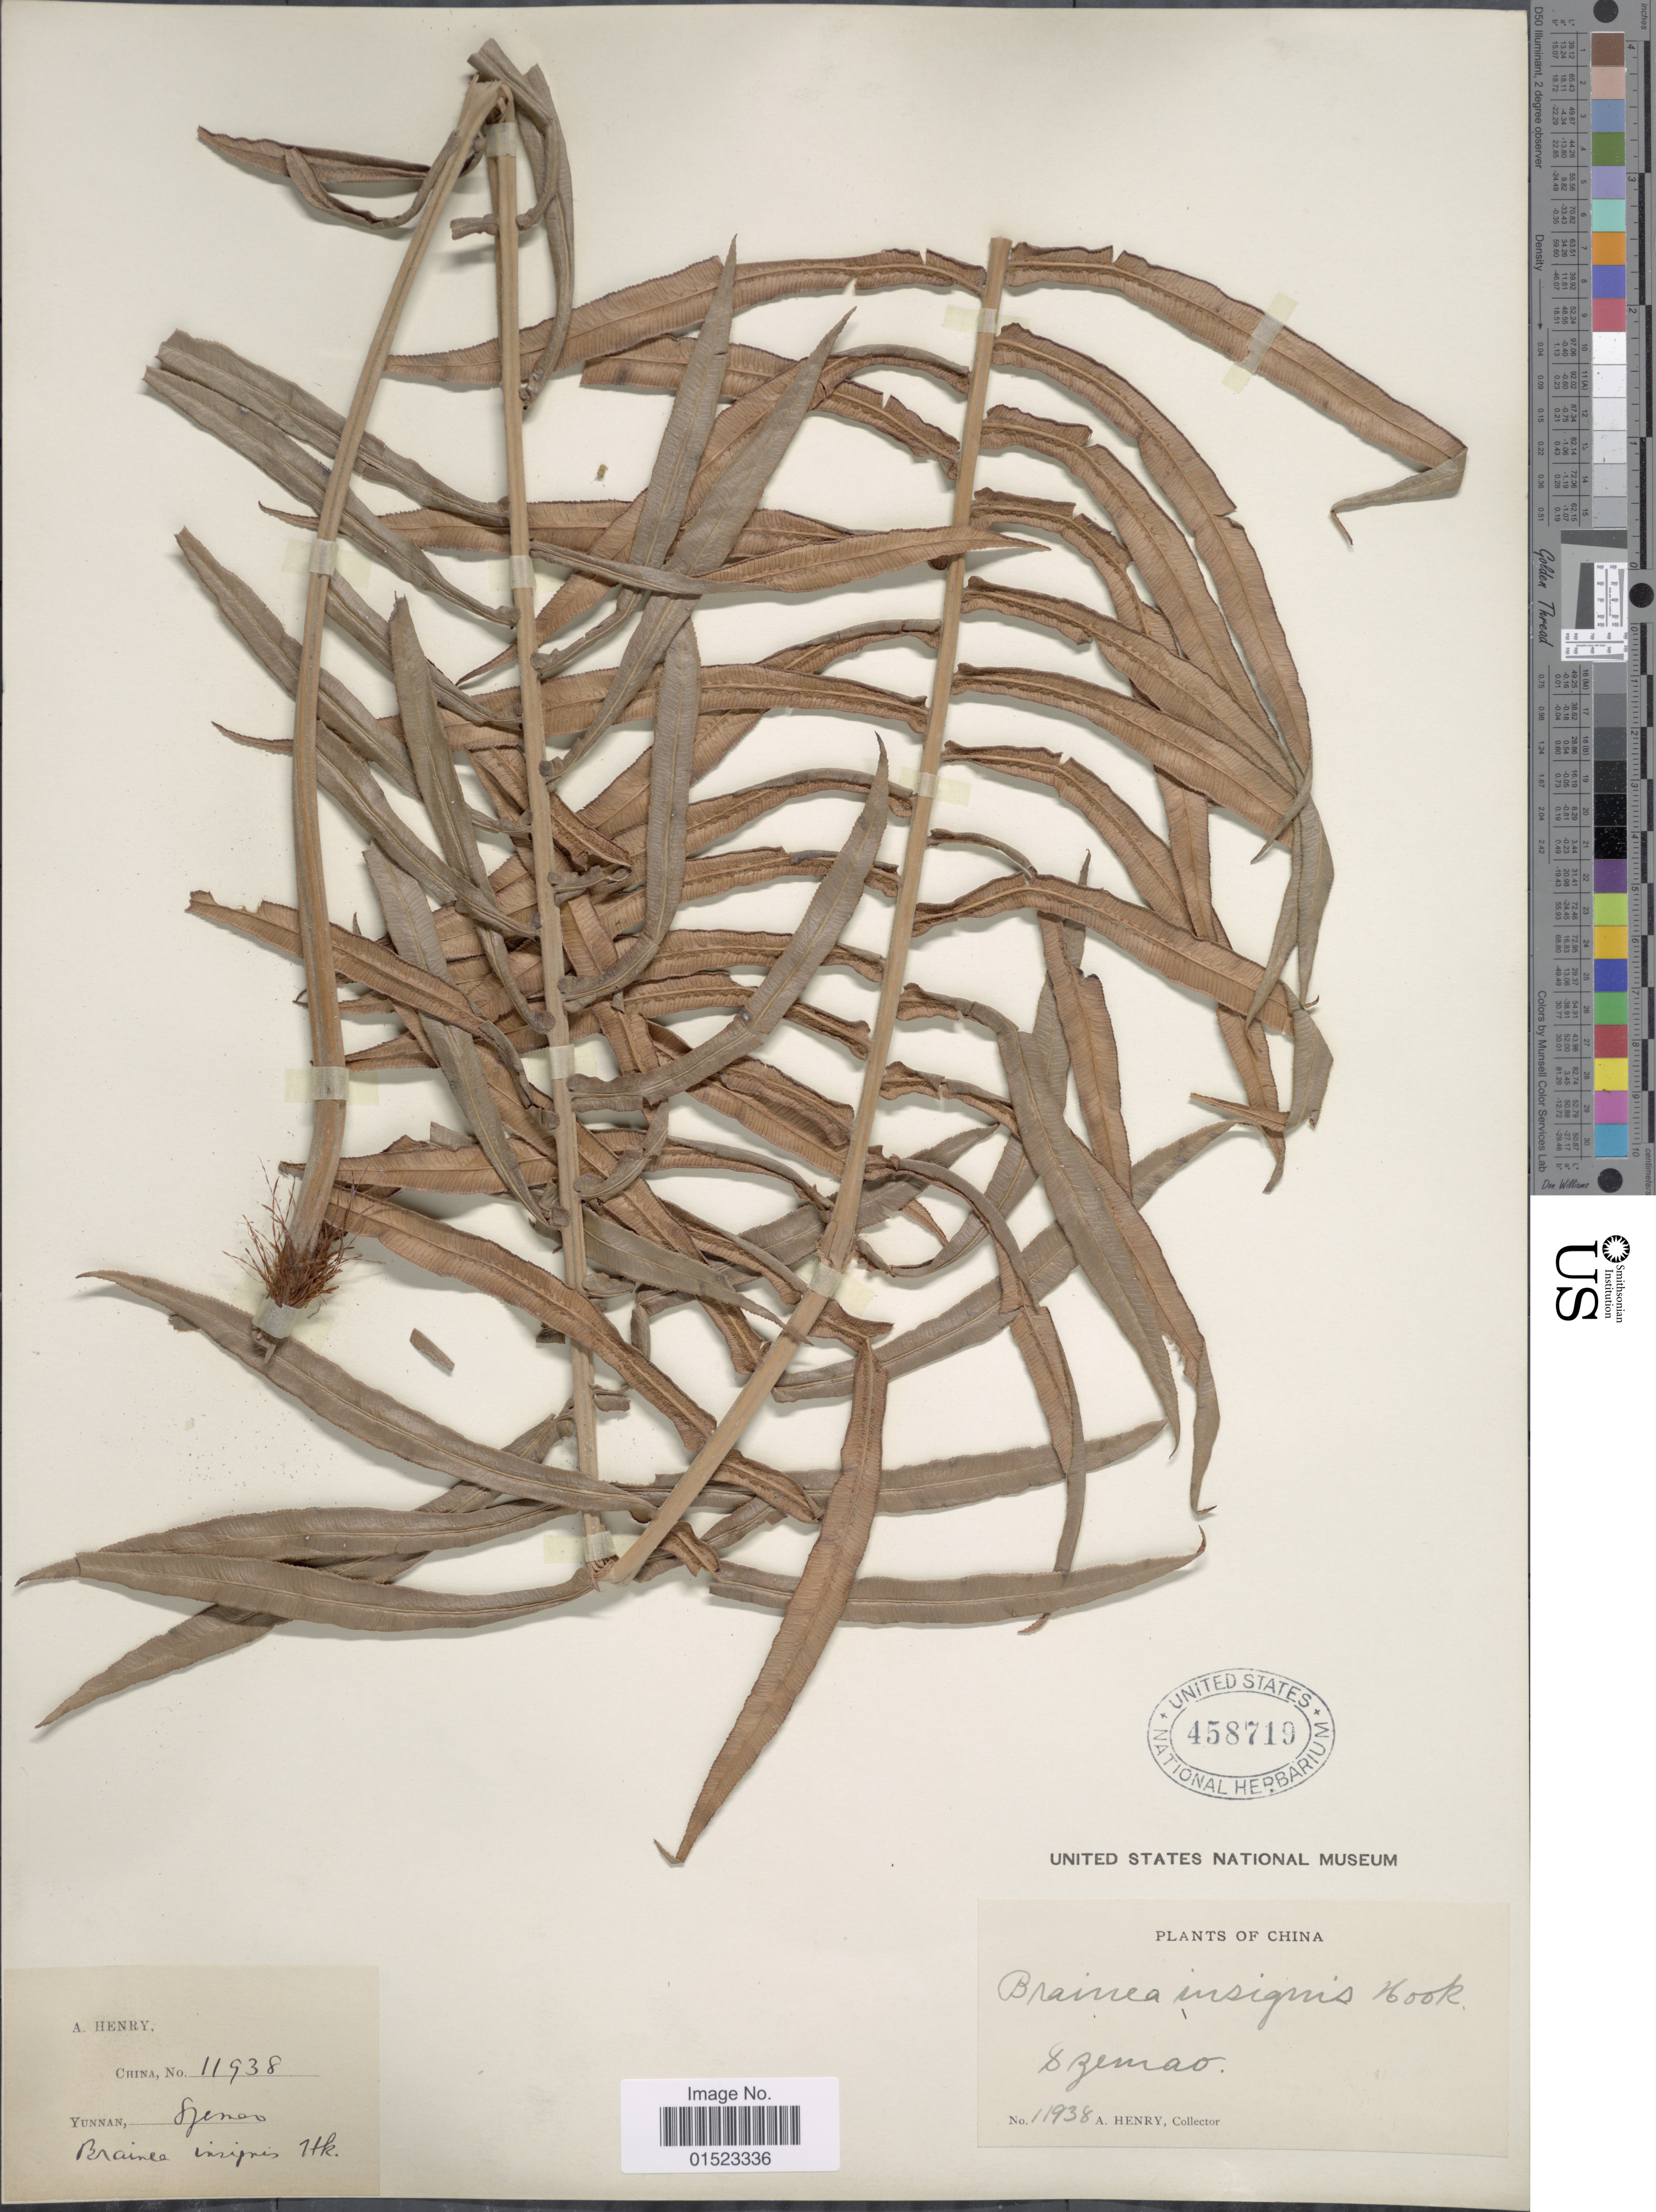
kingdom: Plantae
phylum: Tracheophyta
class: Polypodiopsida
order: Polypodiales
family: Blechnaceae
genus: Brainea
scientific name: Brainea insignis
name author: (Hook.) J. Sm.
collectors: A. Henry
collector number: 11938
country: China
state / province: Yunnan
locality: Szemao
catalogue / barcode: US 458719